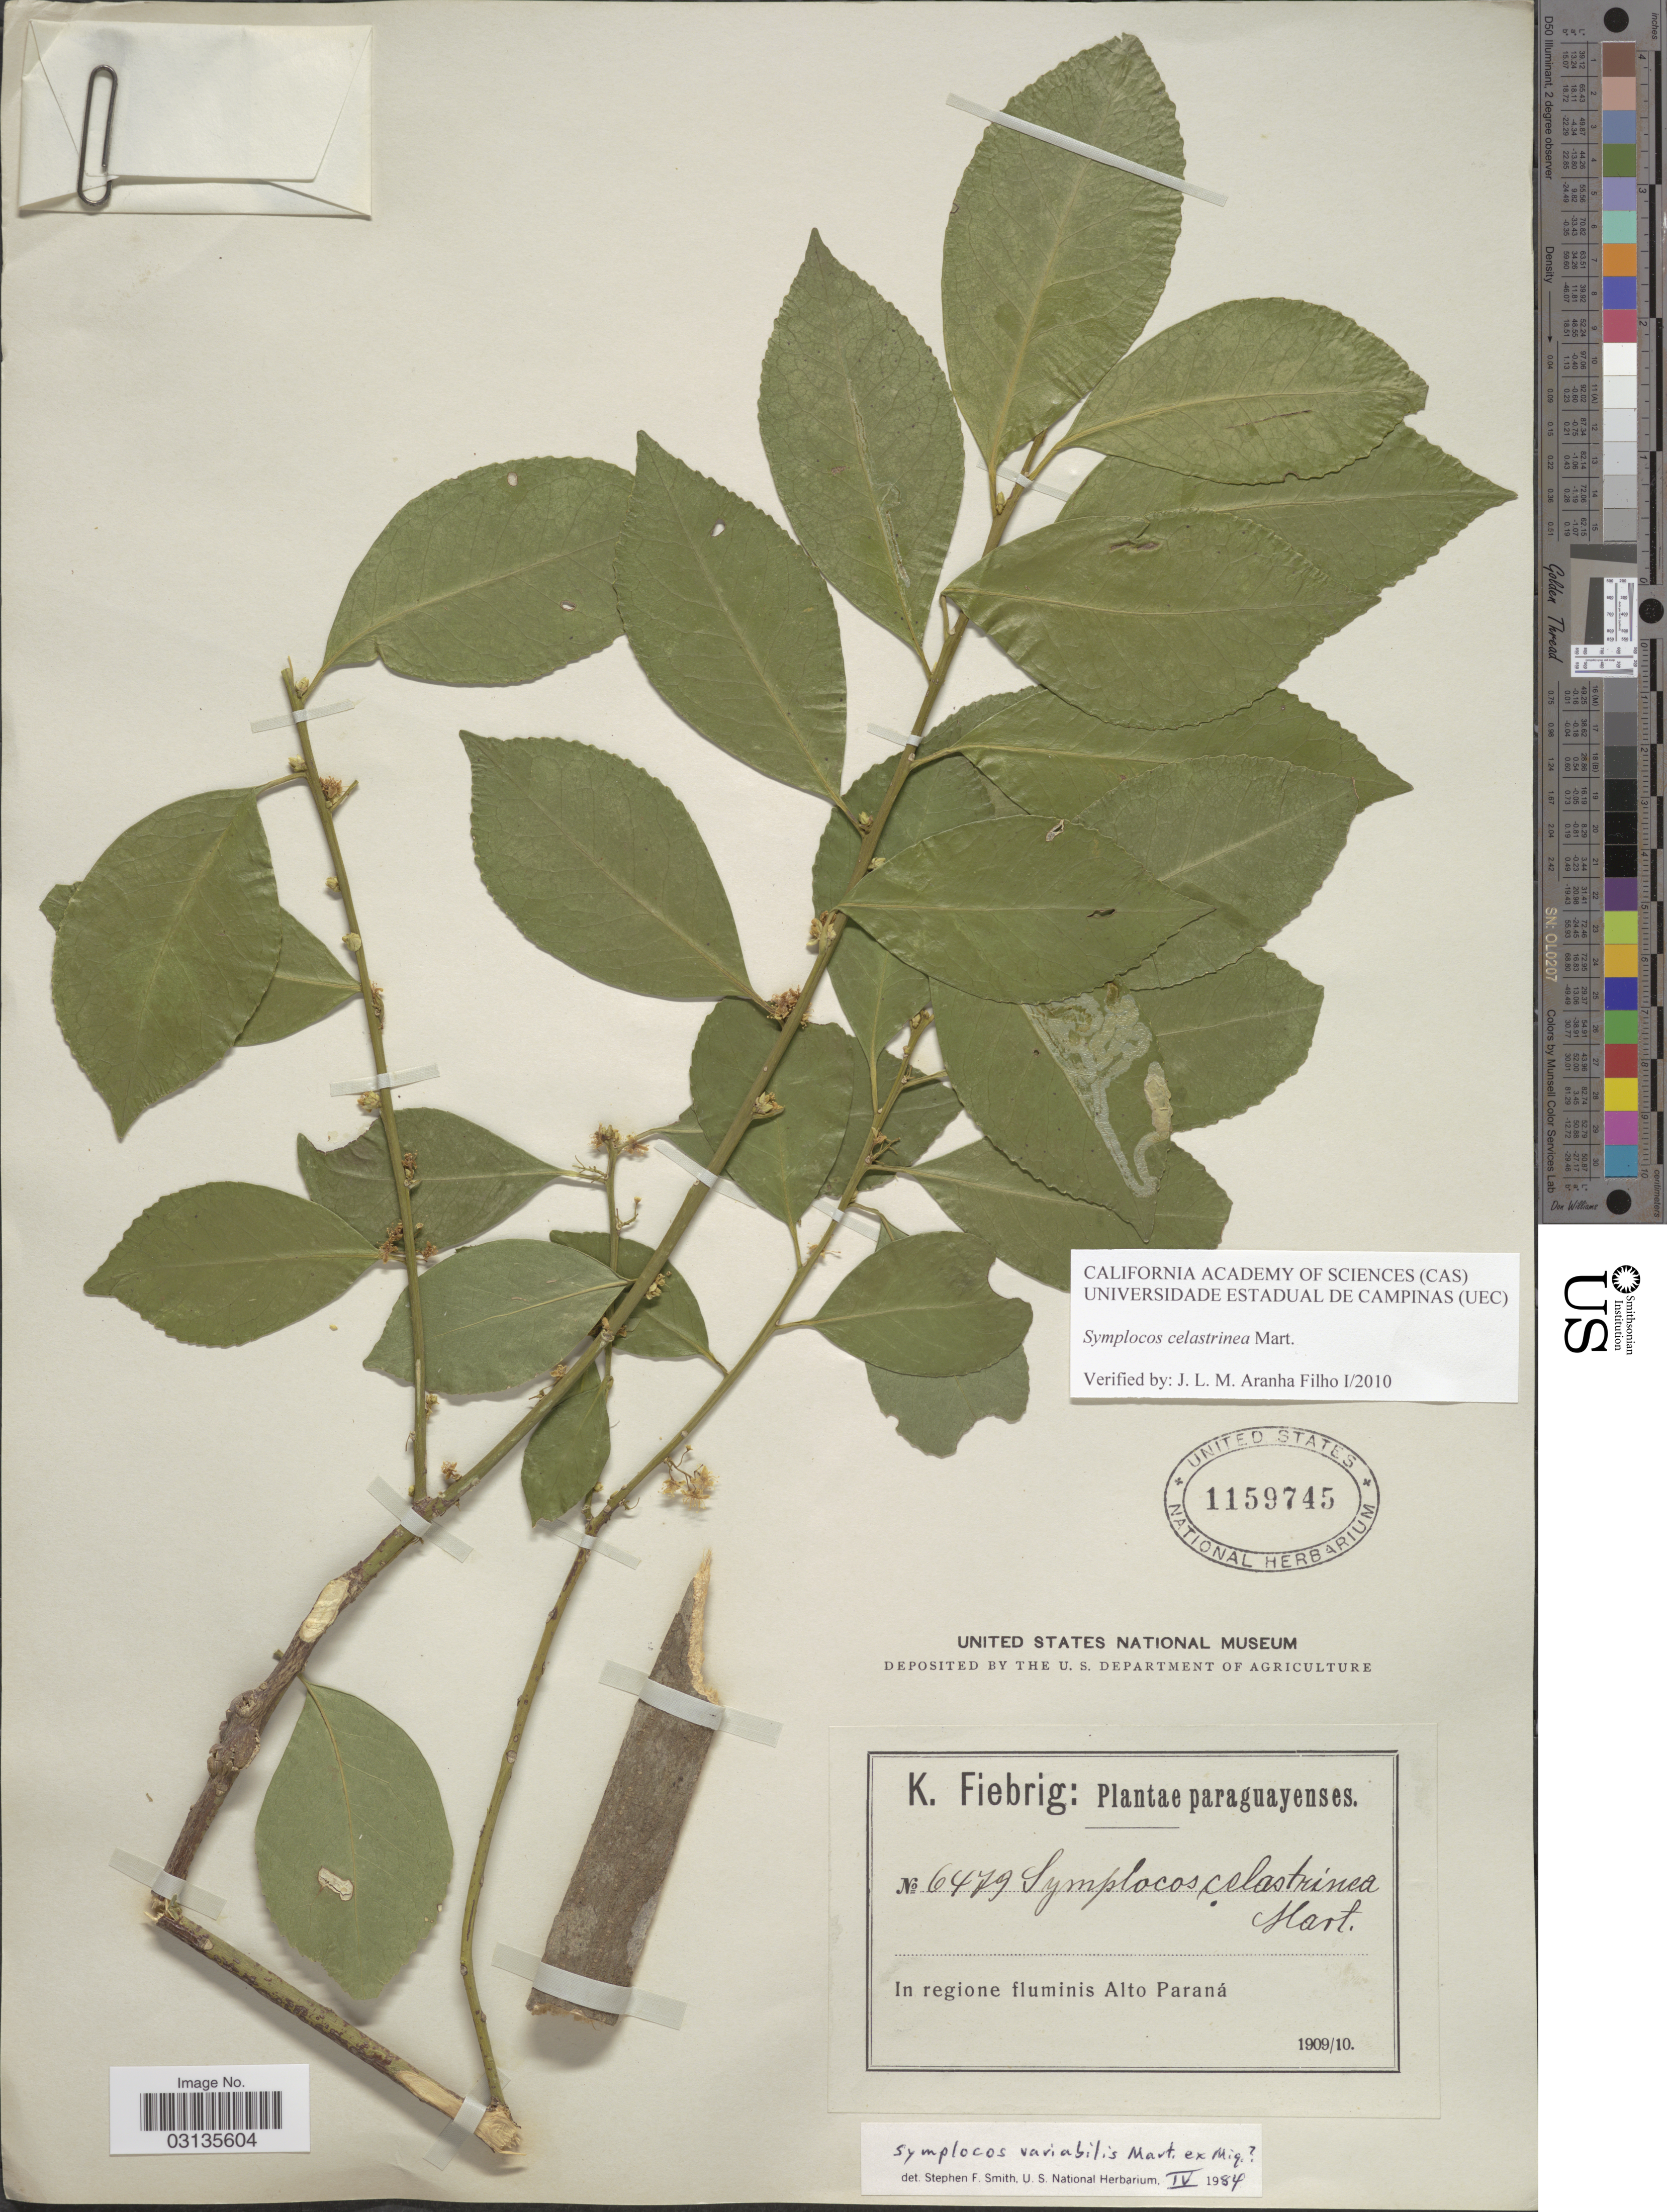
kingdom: Plantae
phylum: Tracheophyta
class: Magnoliopsida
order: Ericales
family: Symplocaceae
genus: Symplocos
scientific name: Symplocos celastrinea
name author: Mart. ex Miq.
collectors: K. Fiebrig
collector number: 6479*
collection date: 1909/1910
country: Paraguay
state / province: Alto Parana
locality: In regione fluminis Alto Paraná.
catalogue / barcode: US 1159745